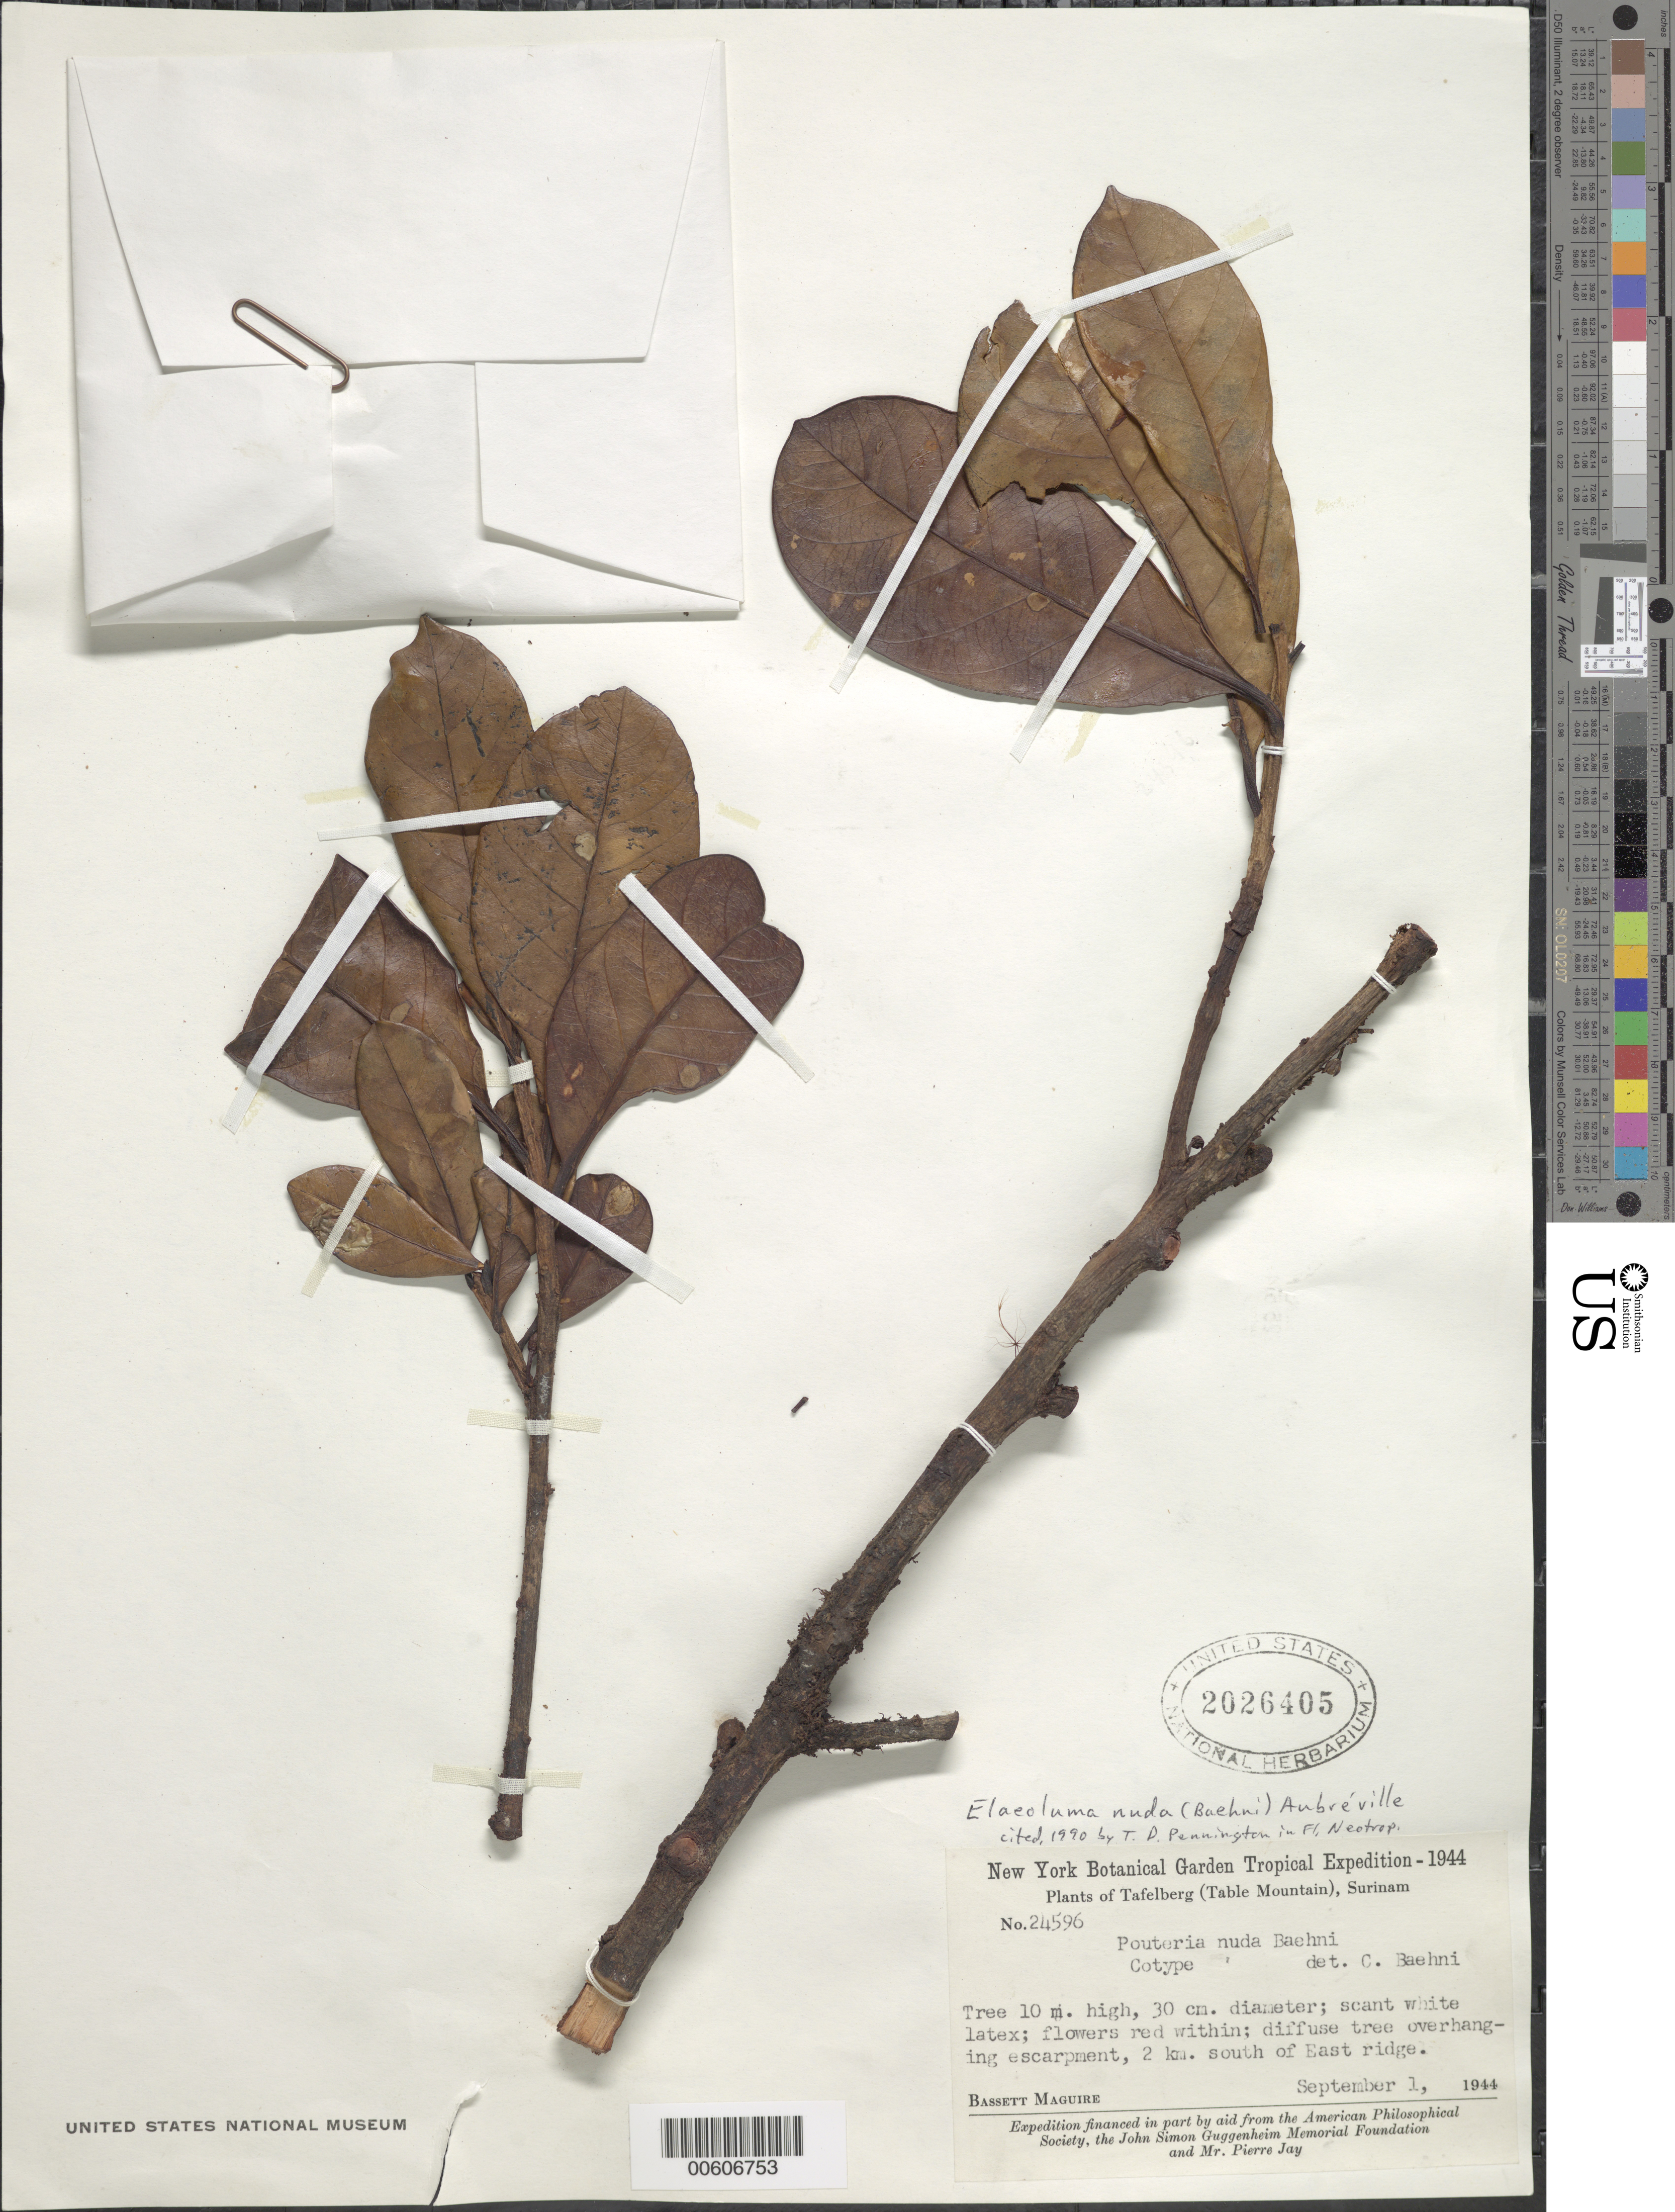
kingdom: Plantae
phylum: Tracheophyta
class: Magnoliopsida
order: Ericales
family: Sapotaceae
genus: Elaeoluma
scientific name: Elaeoluma nuda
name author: (Baehni) Aubrév.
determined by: Pennington, T. D., (K)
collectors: B. Maguire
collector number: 24596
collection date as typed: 1-Sep-44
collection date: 1944-09-01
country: Suriname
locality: Tafelberg (Table Mountain), East Ridge, 2 km S of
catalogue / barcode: US 2026405